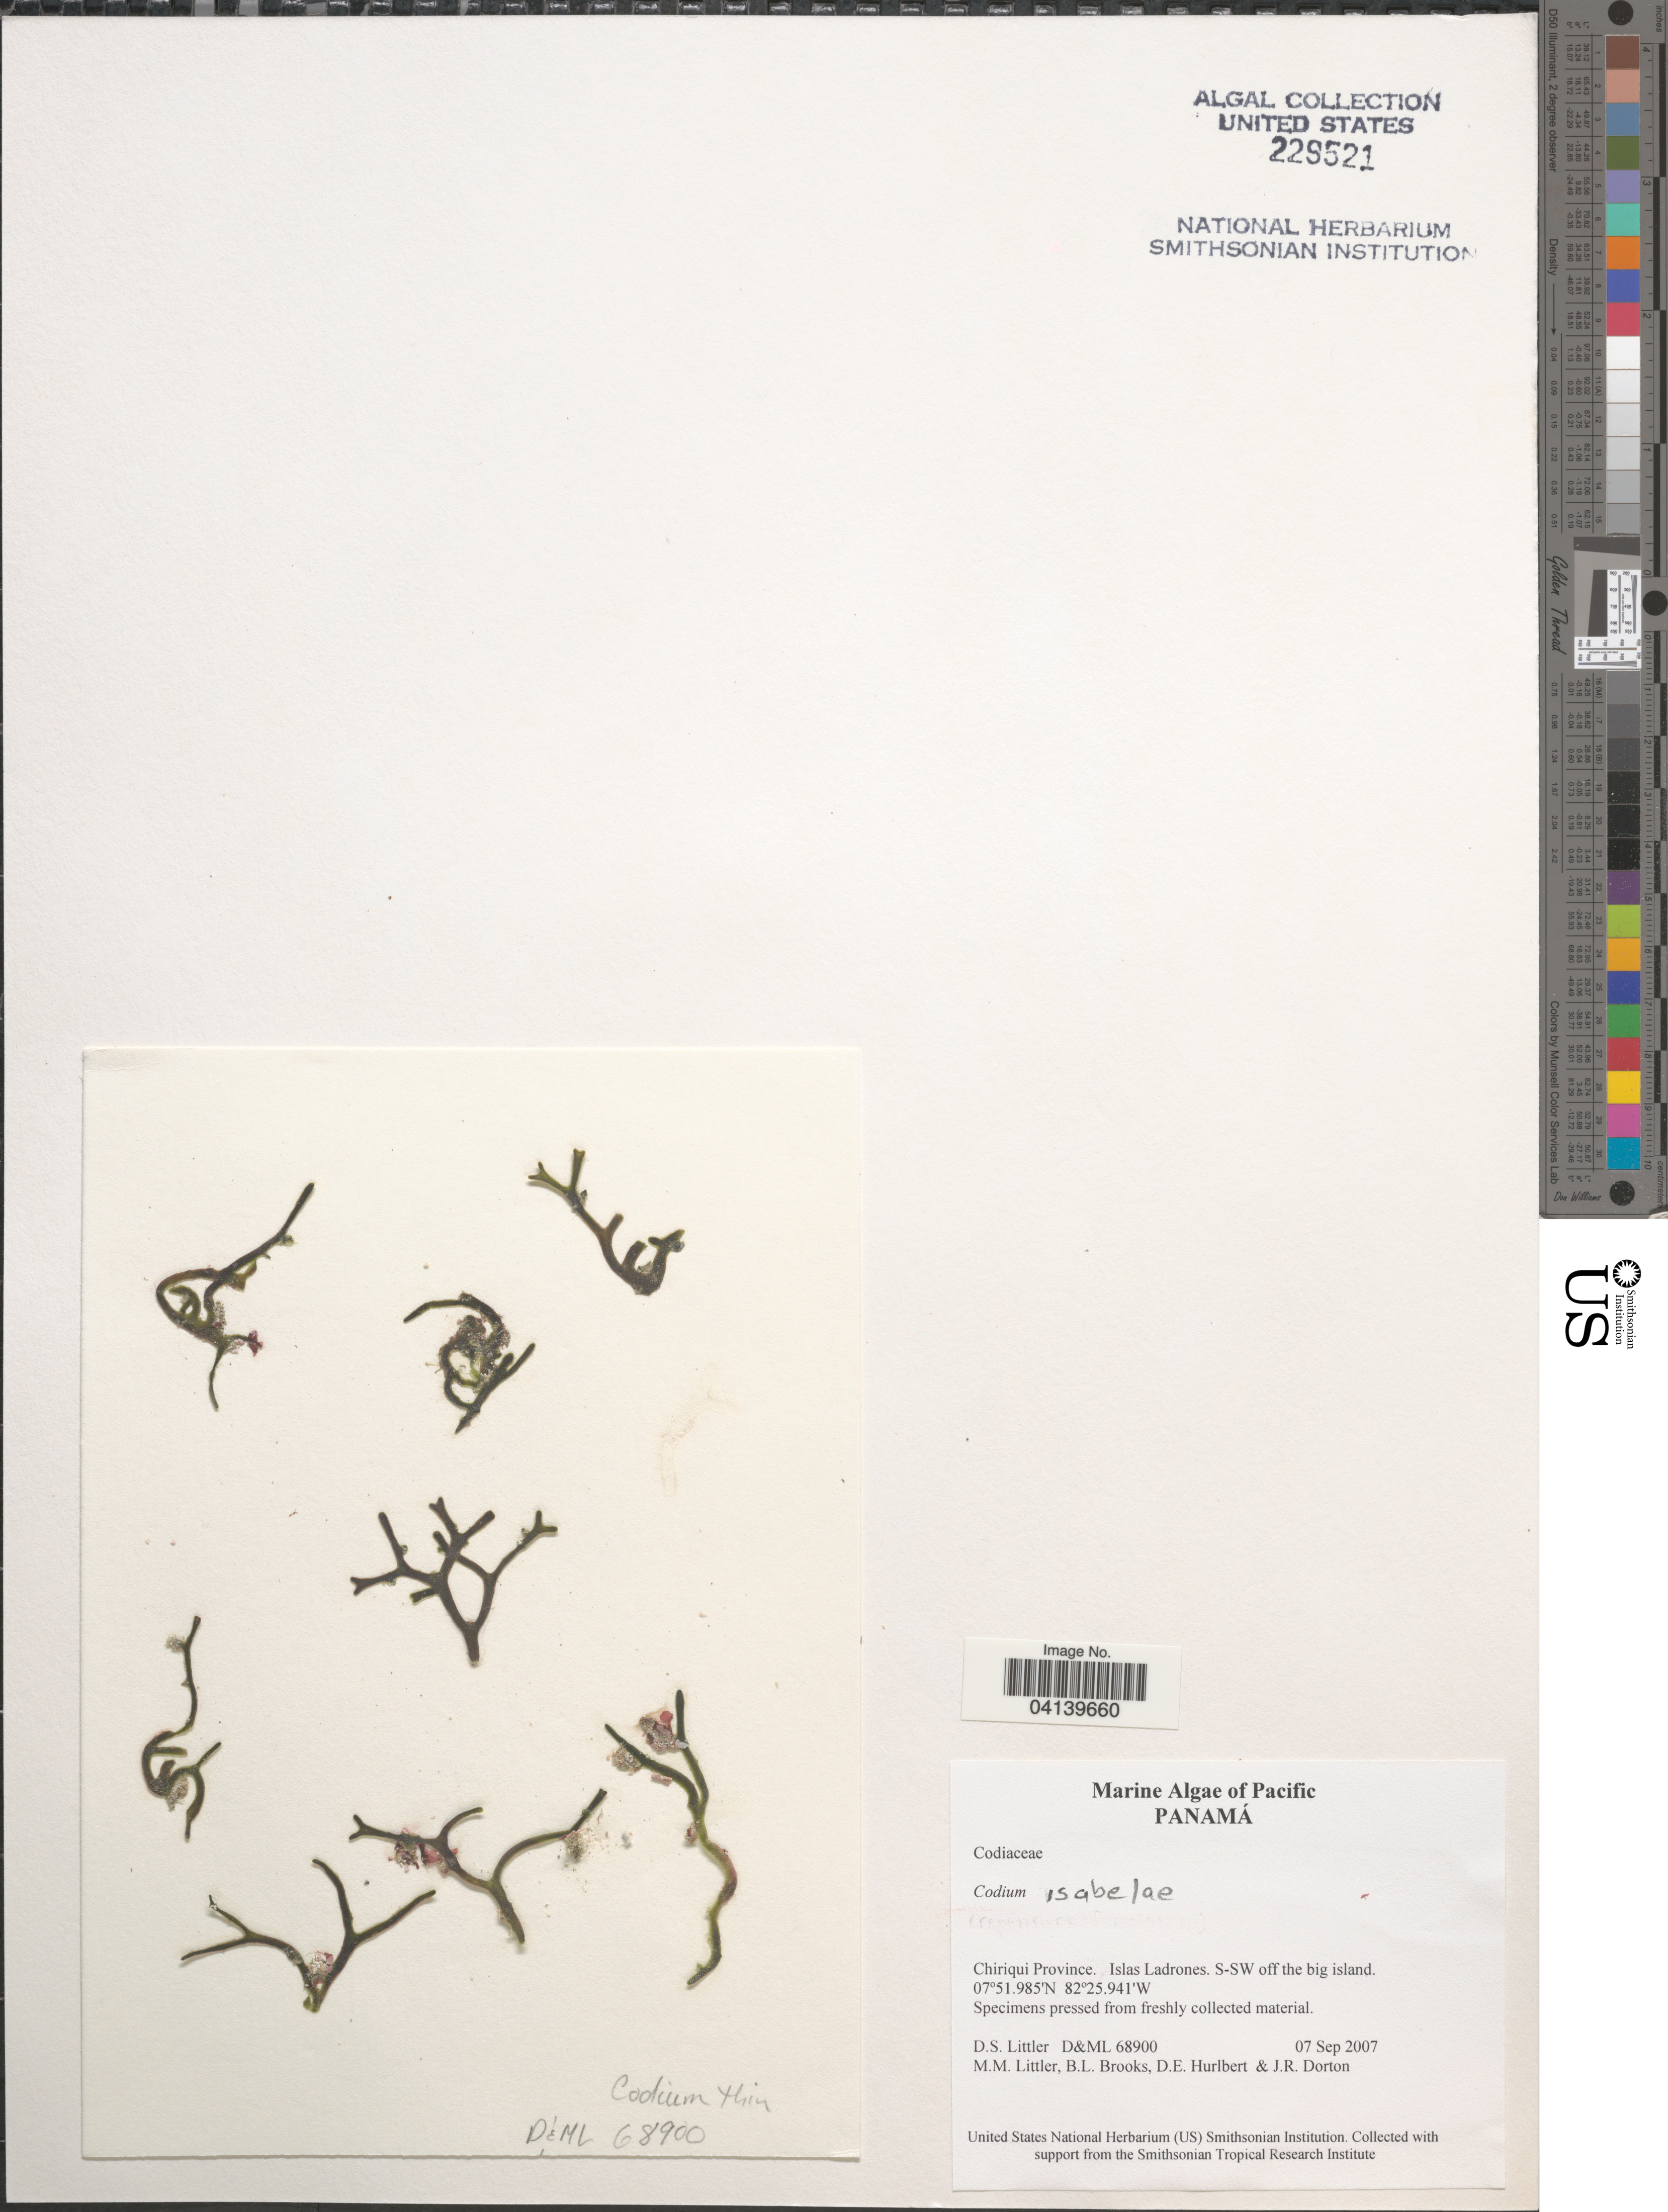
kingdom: Plantae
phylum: Chlorophyta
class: Ulvophyceae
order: Bryopsidales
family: Codiaceae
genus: Codium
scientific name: Codium isabelae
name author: W.R. Taylor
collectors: D. S. Littler, B. Brooks, D. Hurlbert & J. Dorton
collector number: D&ML68900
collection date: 2007-09-07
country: Panama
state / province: Chiriqui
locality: Islas Ladrones. S-SW off the big island.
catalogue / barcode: US 229521